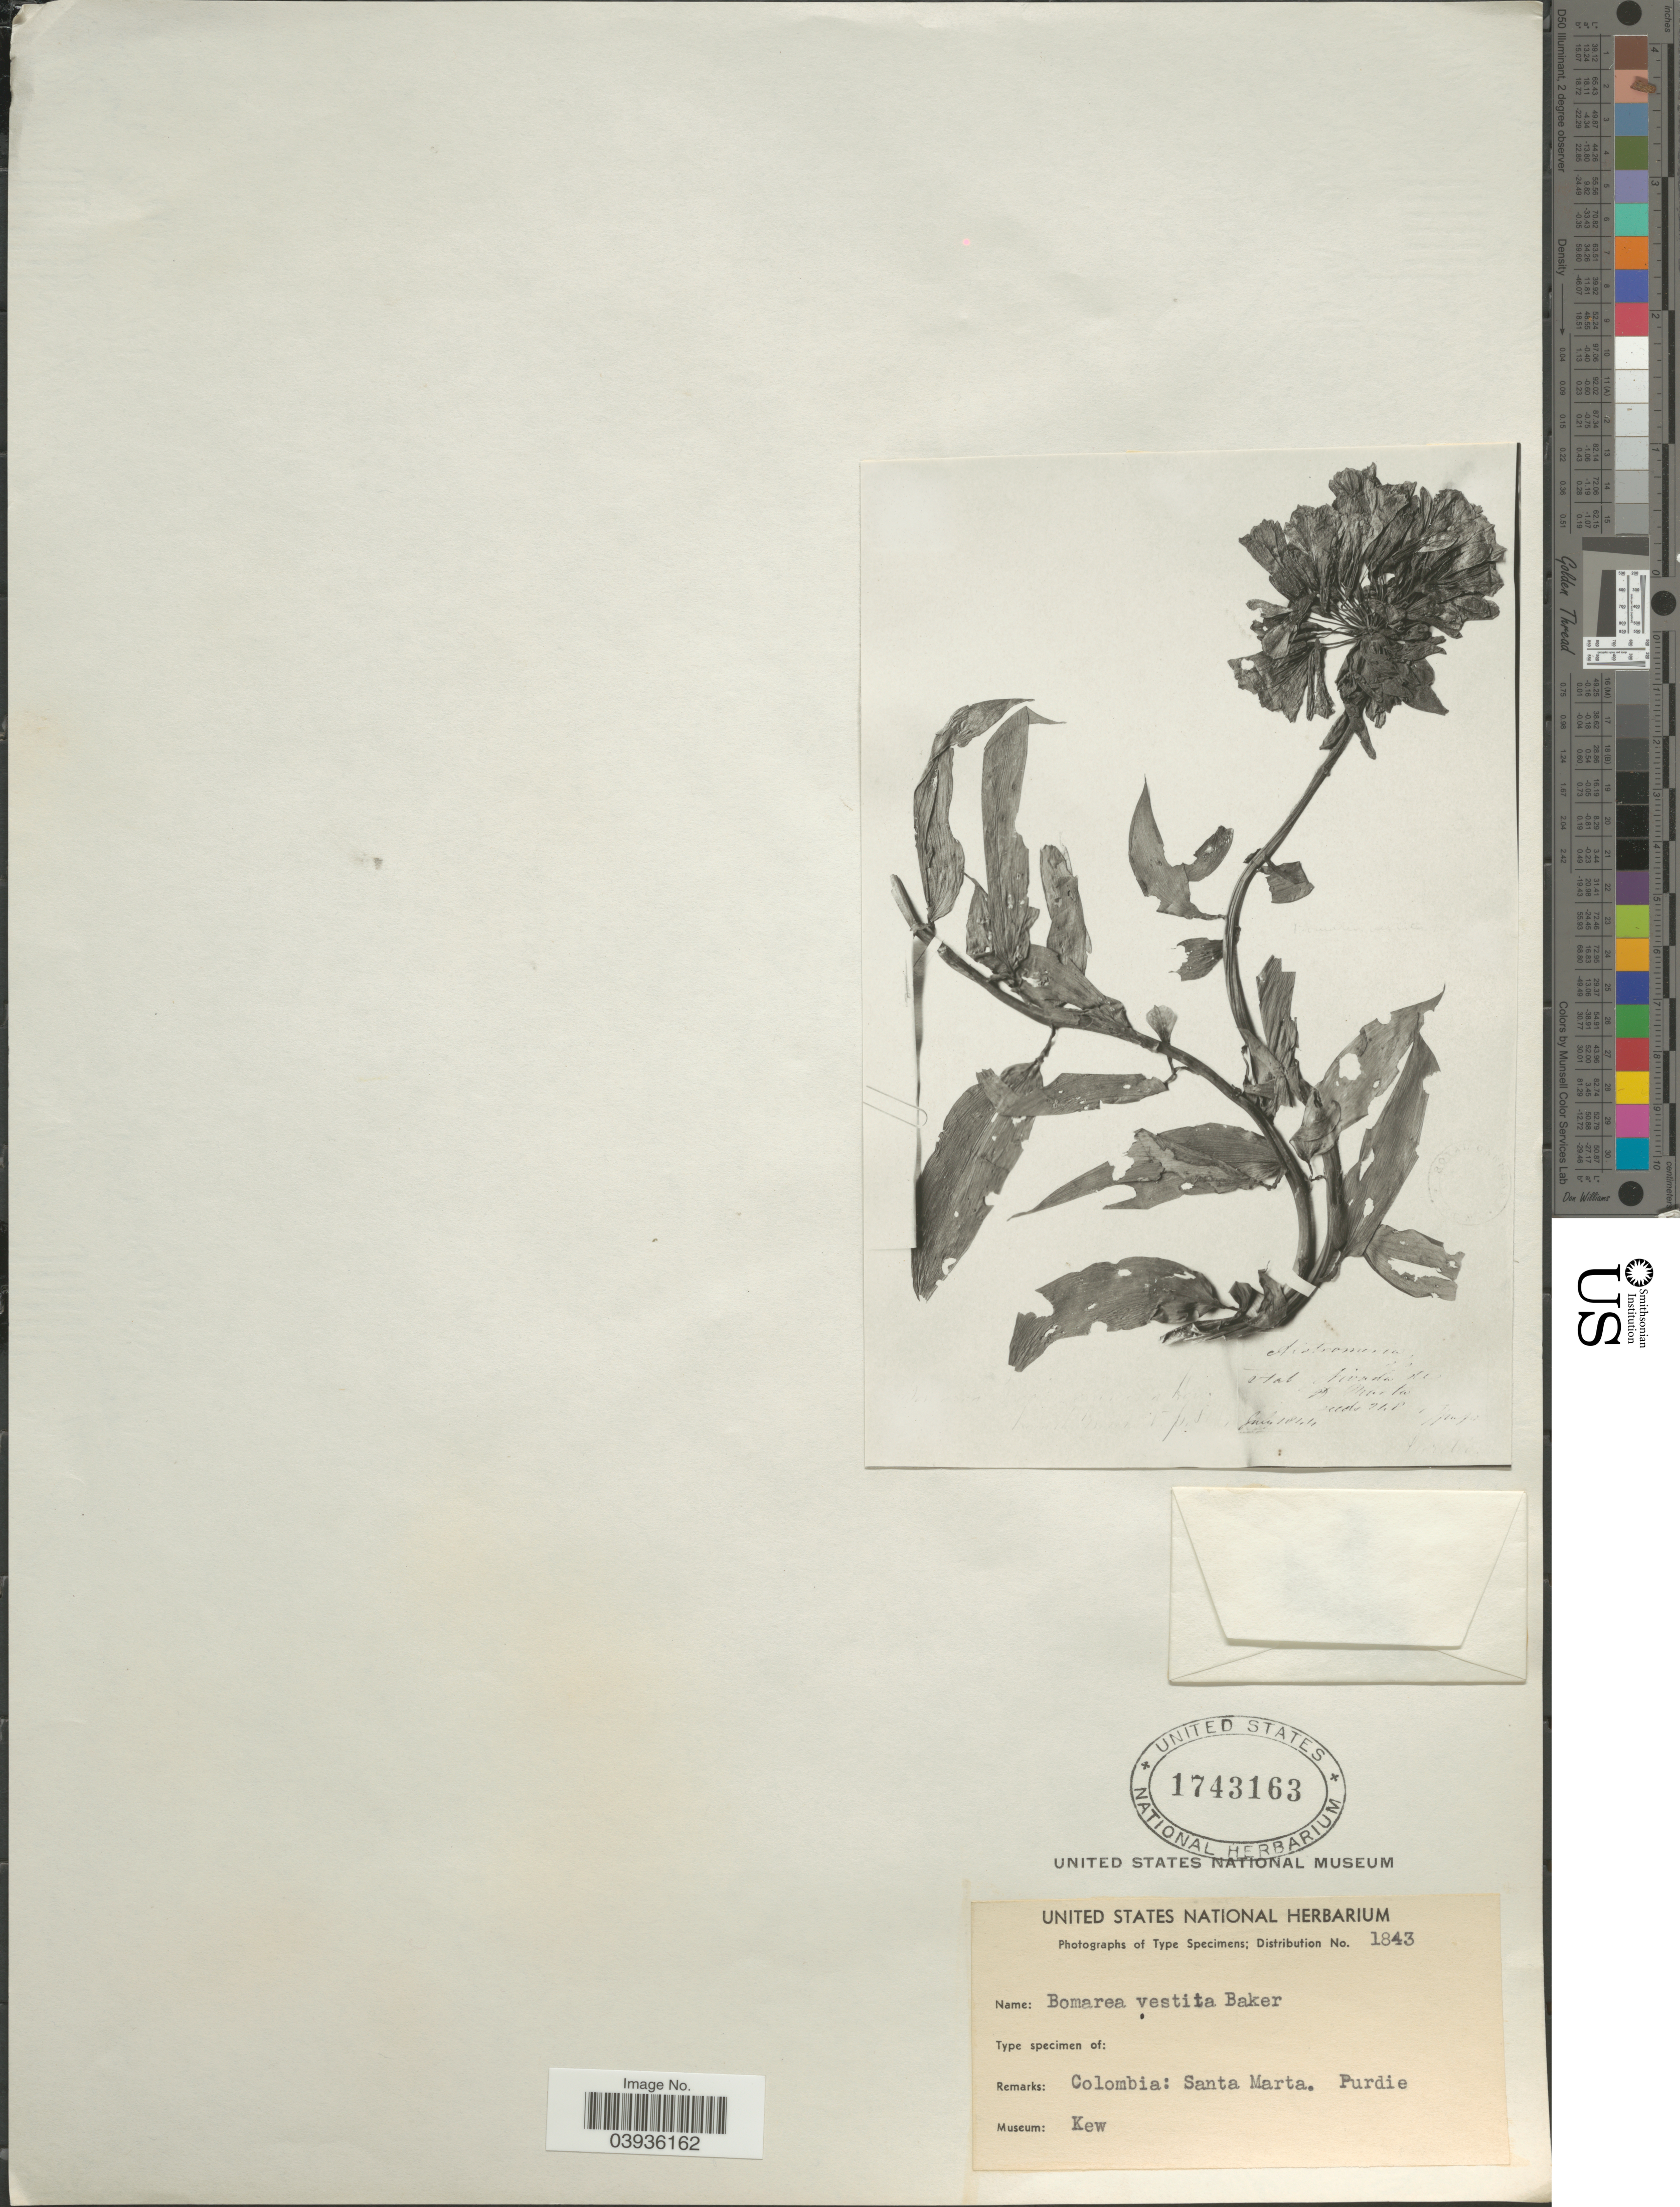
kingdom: Plantae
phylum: Tracheophyta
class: Liliopsida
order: Liliales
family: Alstroemeriaceae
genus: Bomarea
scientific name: Bomarea vestita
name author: Baker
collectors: -. Purdie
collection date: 1844-07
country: Colombia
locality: Santa Marta.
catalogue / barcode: US 1743163